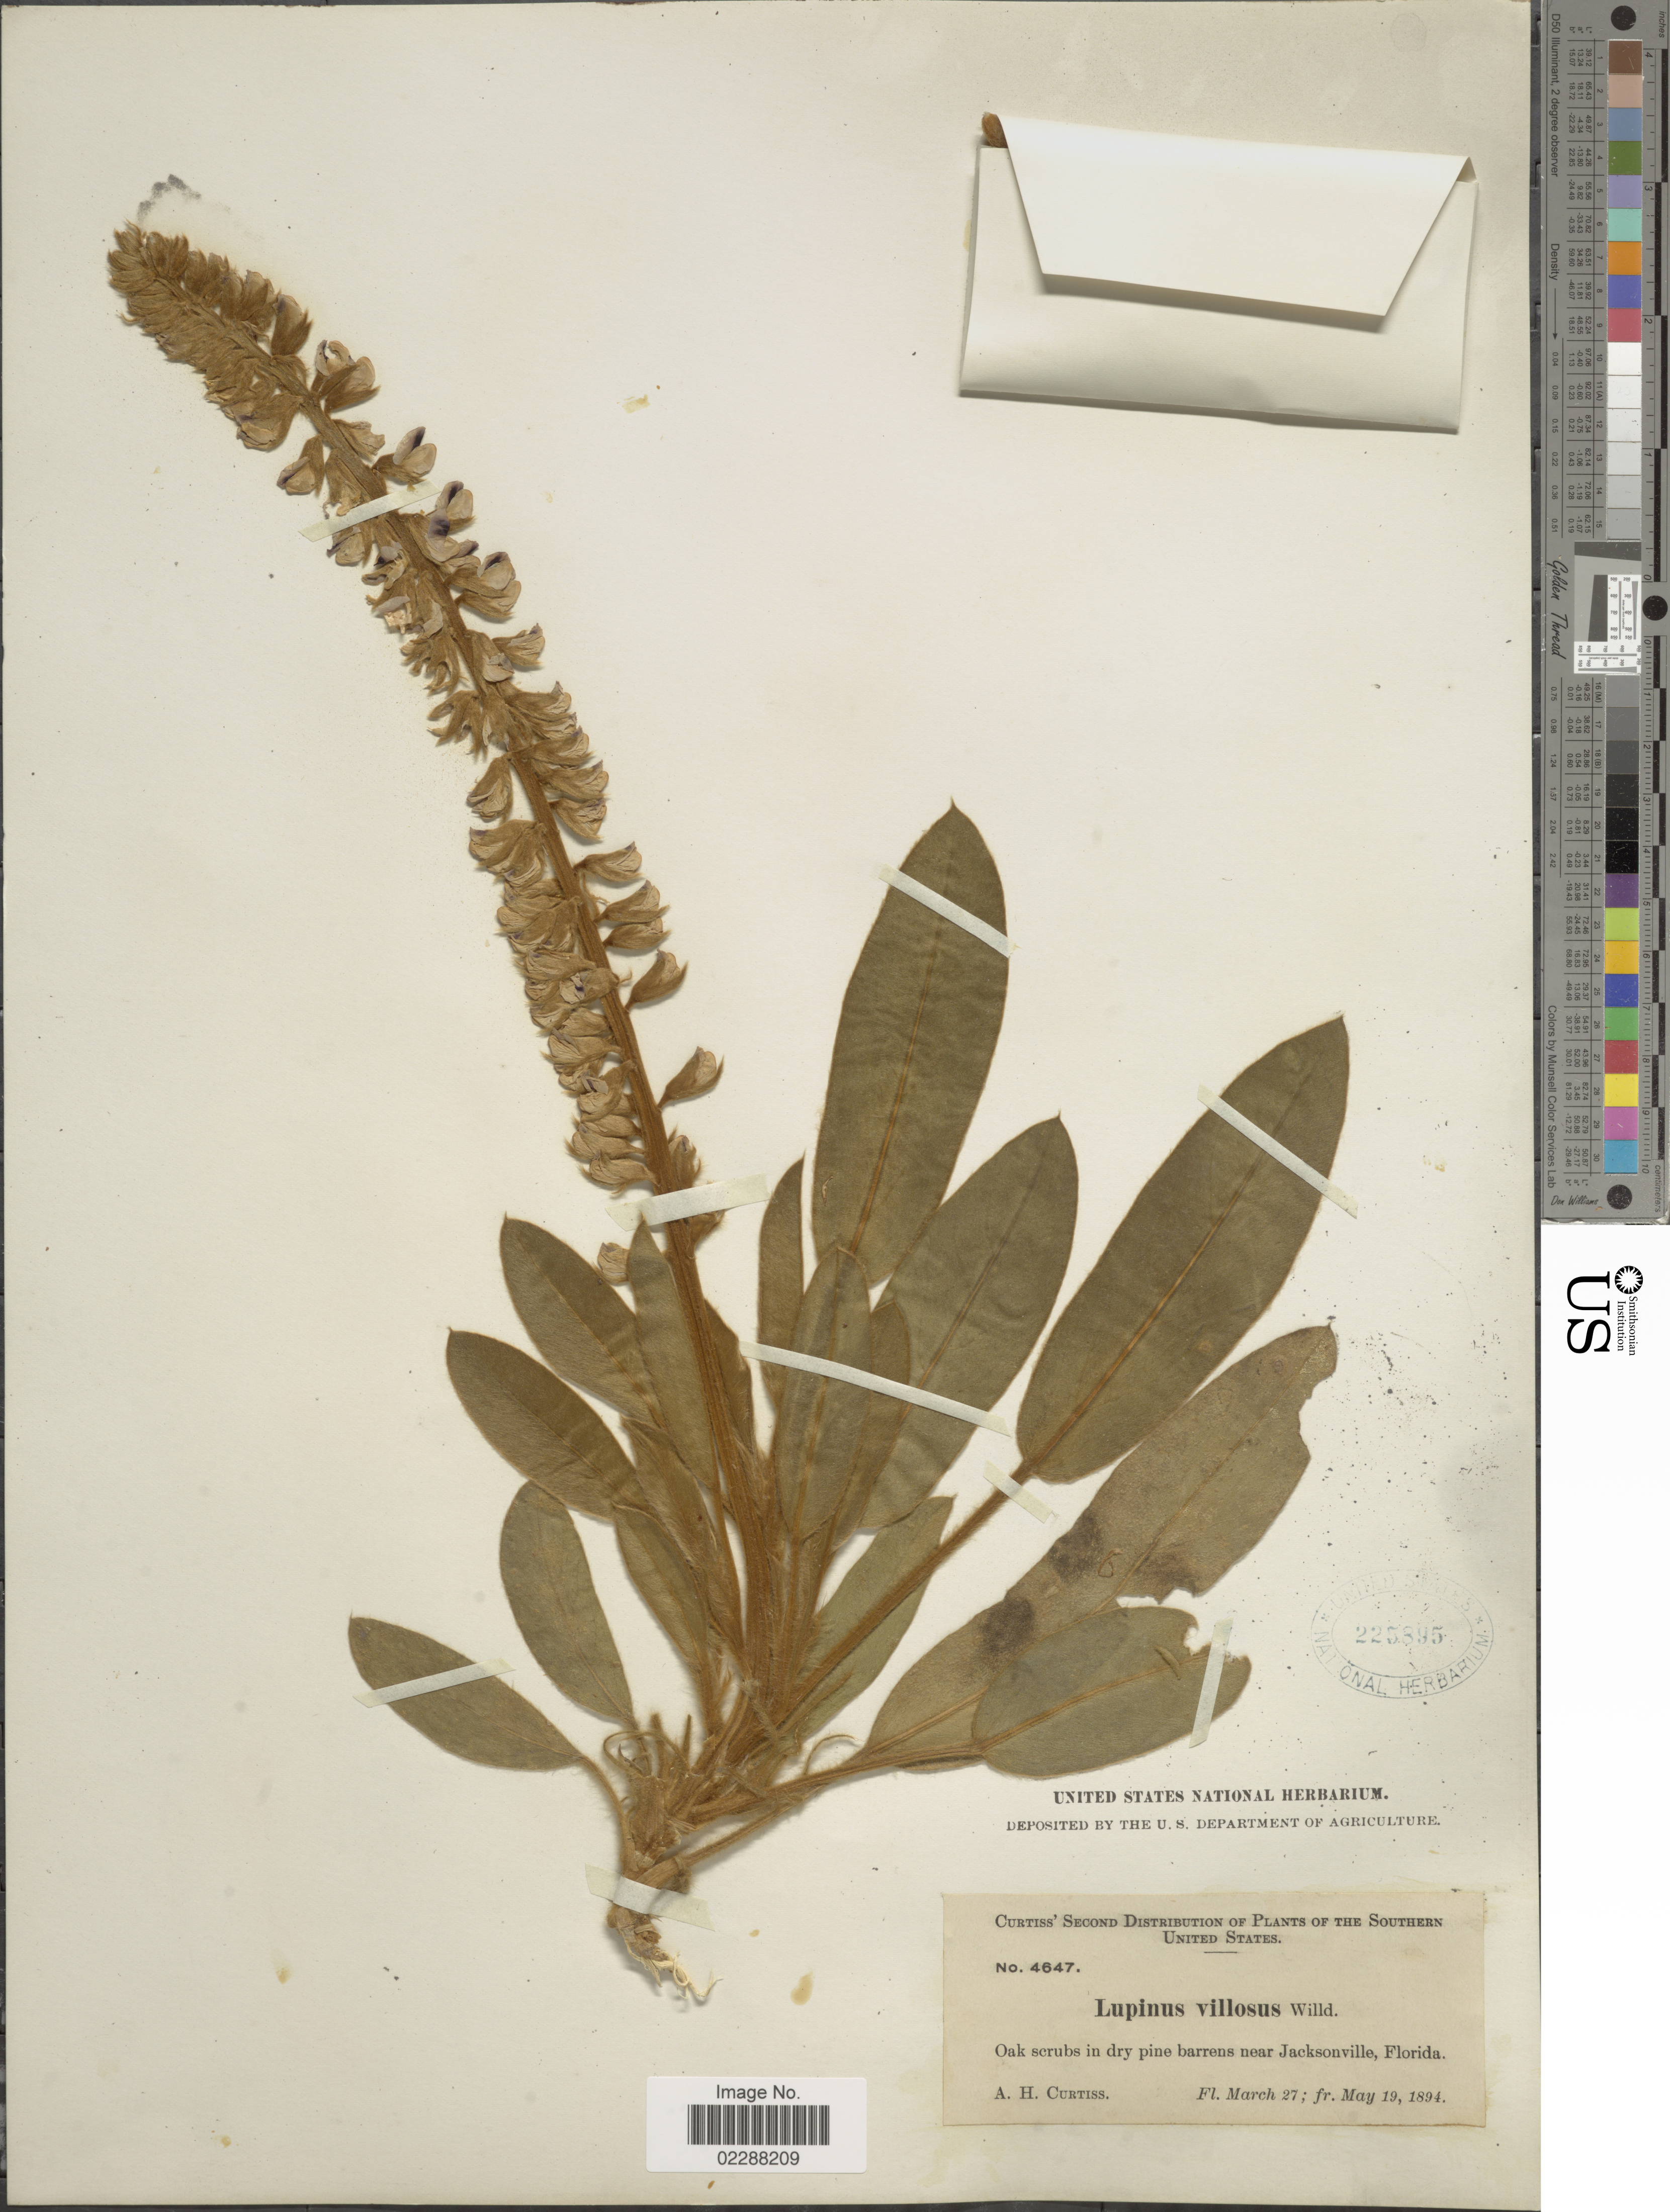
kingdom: Plantae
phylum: Tracheophyta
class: Magnoliopsida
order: Fabales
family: Fabaceae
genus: Lupinus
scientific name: Lupinus villosus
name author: Willd.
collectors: A. H. Curtiss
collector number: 4647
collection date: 1894-03-27/1894-05-19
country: United States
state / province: Florida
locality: Oak scrubs in dry pine barrens near Jacksonville, Florida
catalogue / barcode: US 225895